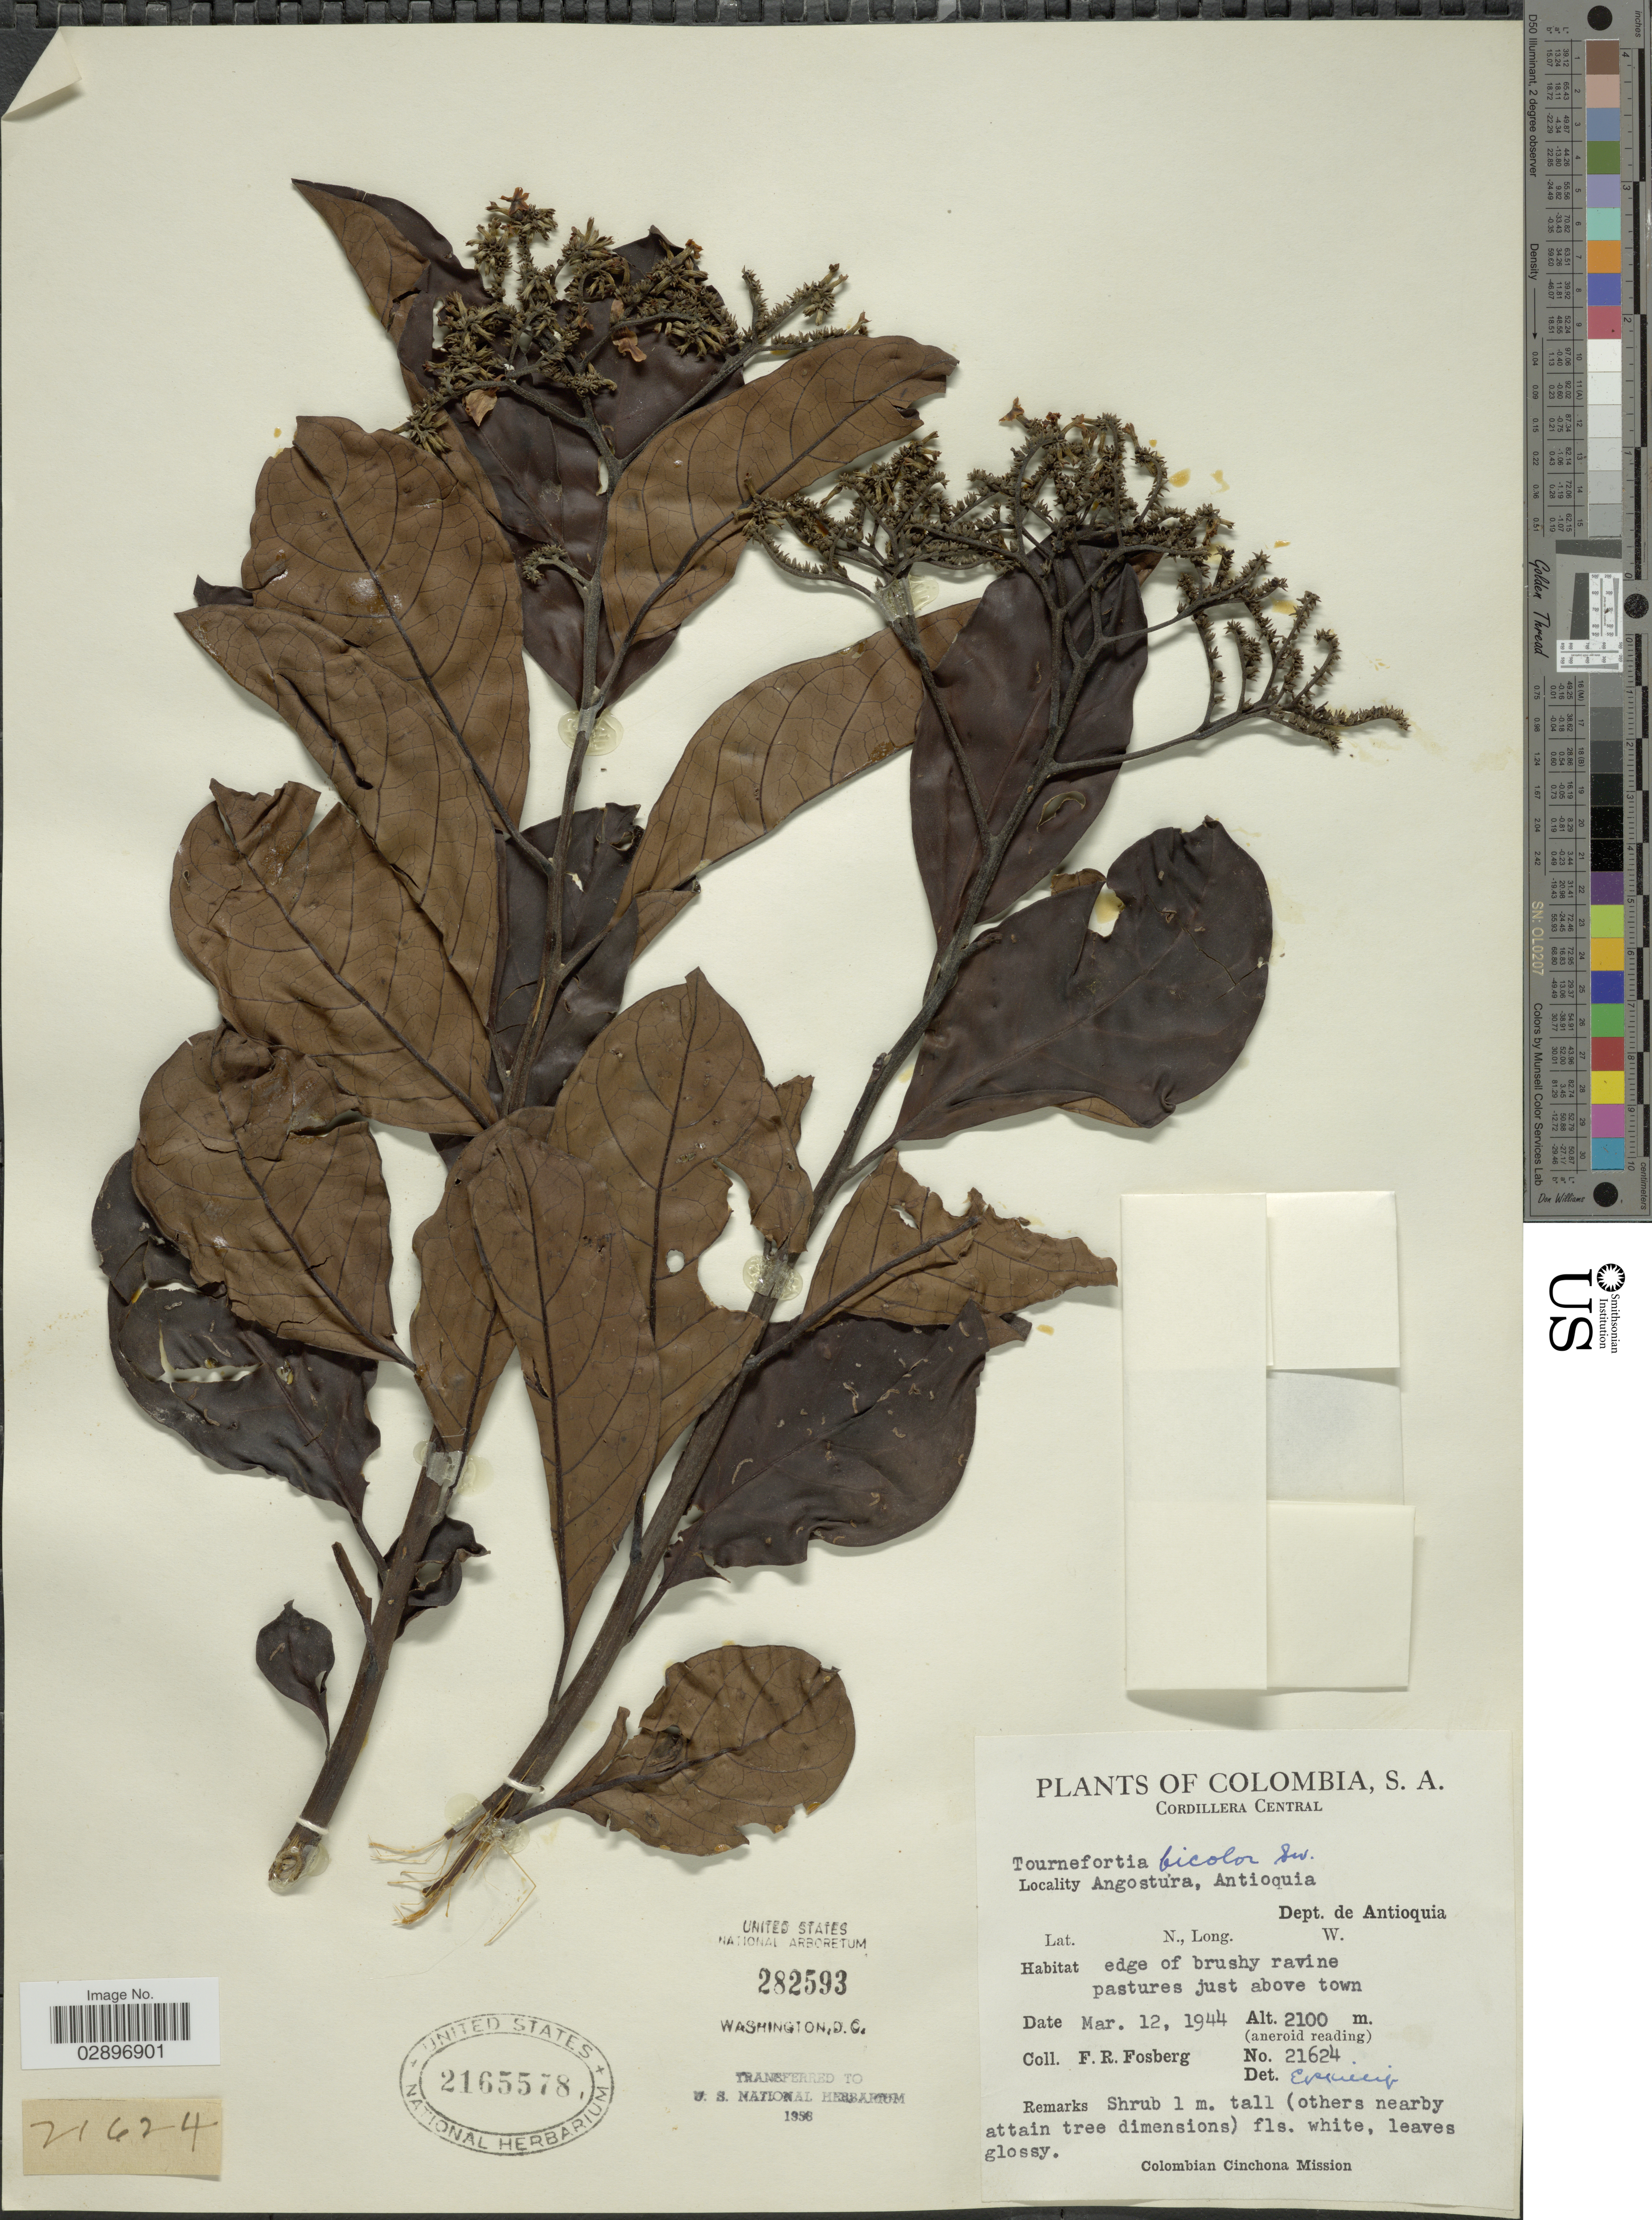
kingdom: Plantae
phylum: Tracheophyta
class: Magnoliopsida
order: Boraginales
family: Heliotropiaceae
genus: Tournefortia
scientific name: Tournefortia bicolor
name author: Sw.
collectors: F. R. Fosberg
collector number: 21624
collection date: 1944-03-12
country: Colombia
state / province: Antioquia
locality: Cordillera Central. Angostura. Dept. de Antioquia.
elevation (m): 2100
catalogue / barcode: US 2165578